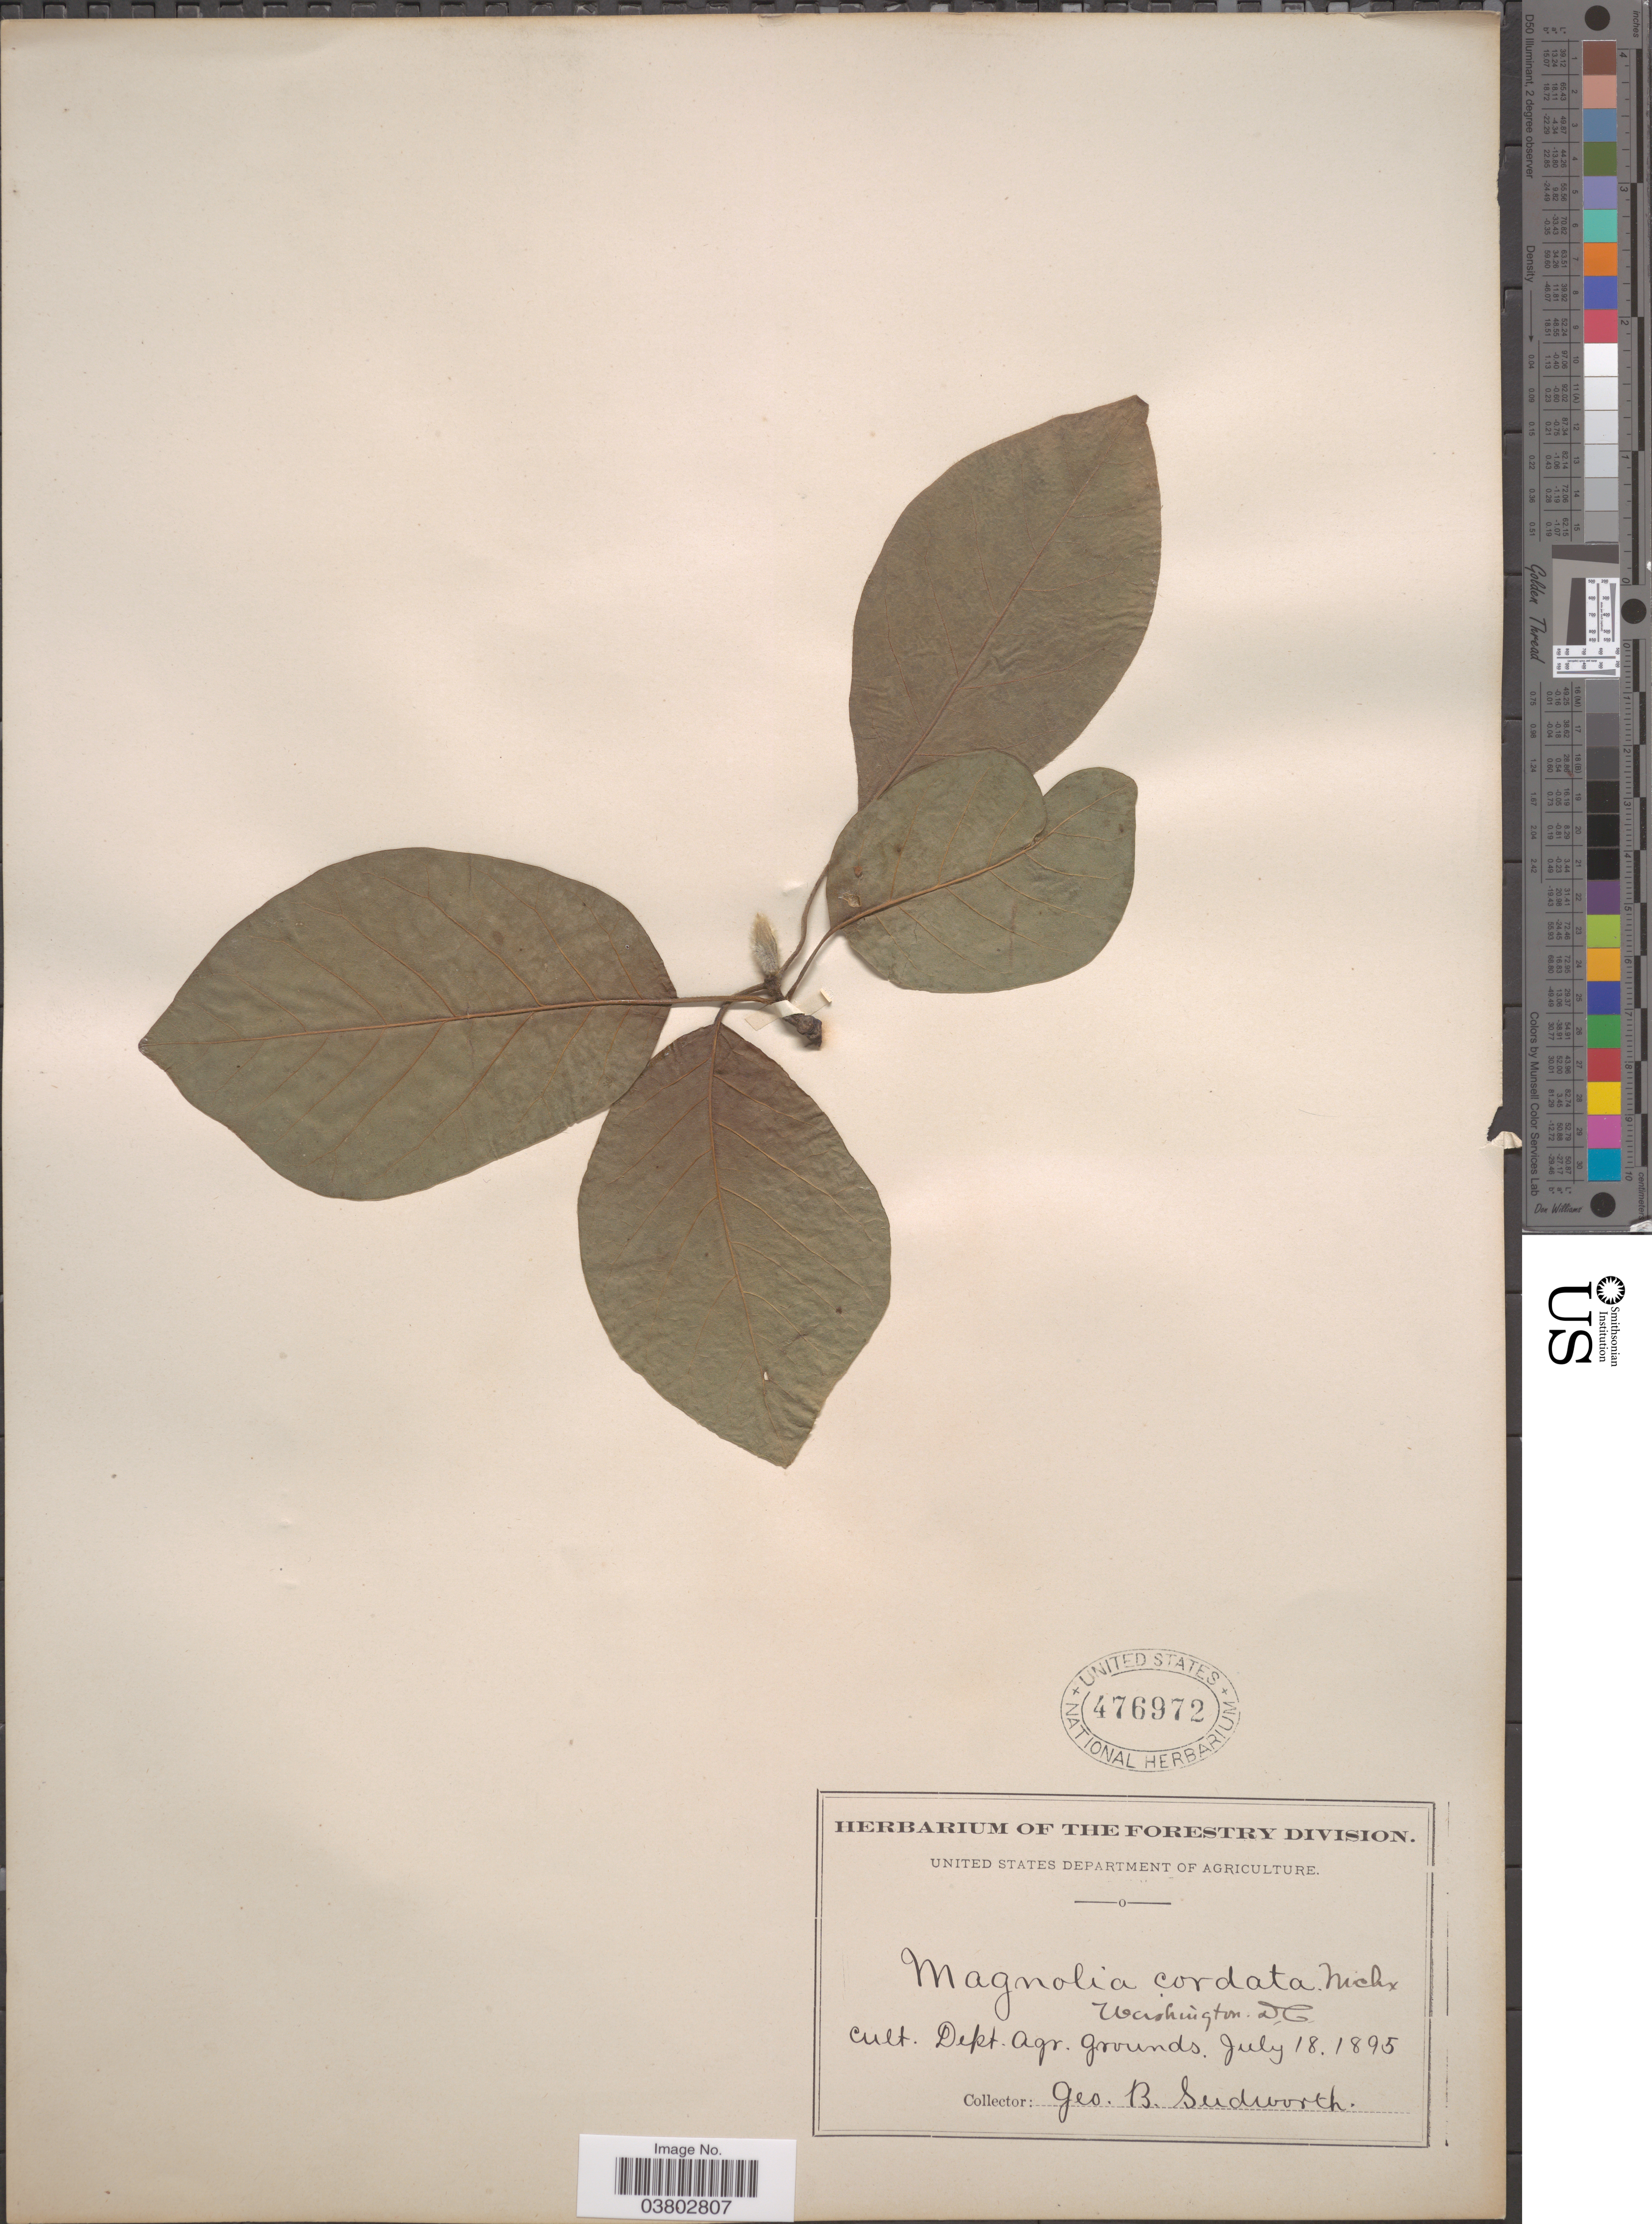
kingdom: Plantae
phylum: Tracheophyta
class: Magnoliopsida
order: Magnoliales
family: Magnoliaceae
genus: Magnolia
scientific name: Magnolia cordata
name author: Michx.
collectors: G. B. Sudworth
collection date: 1895-07-18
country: United States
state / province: District of Columbia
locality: Washington. Dept. Agr. Grounds.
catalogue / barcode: US 476972